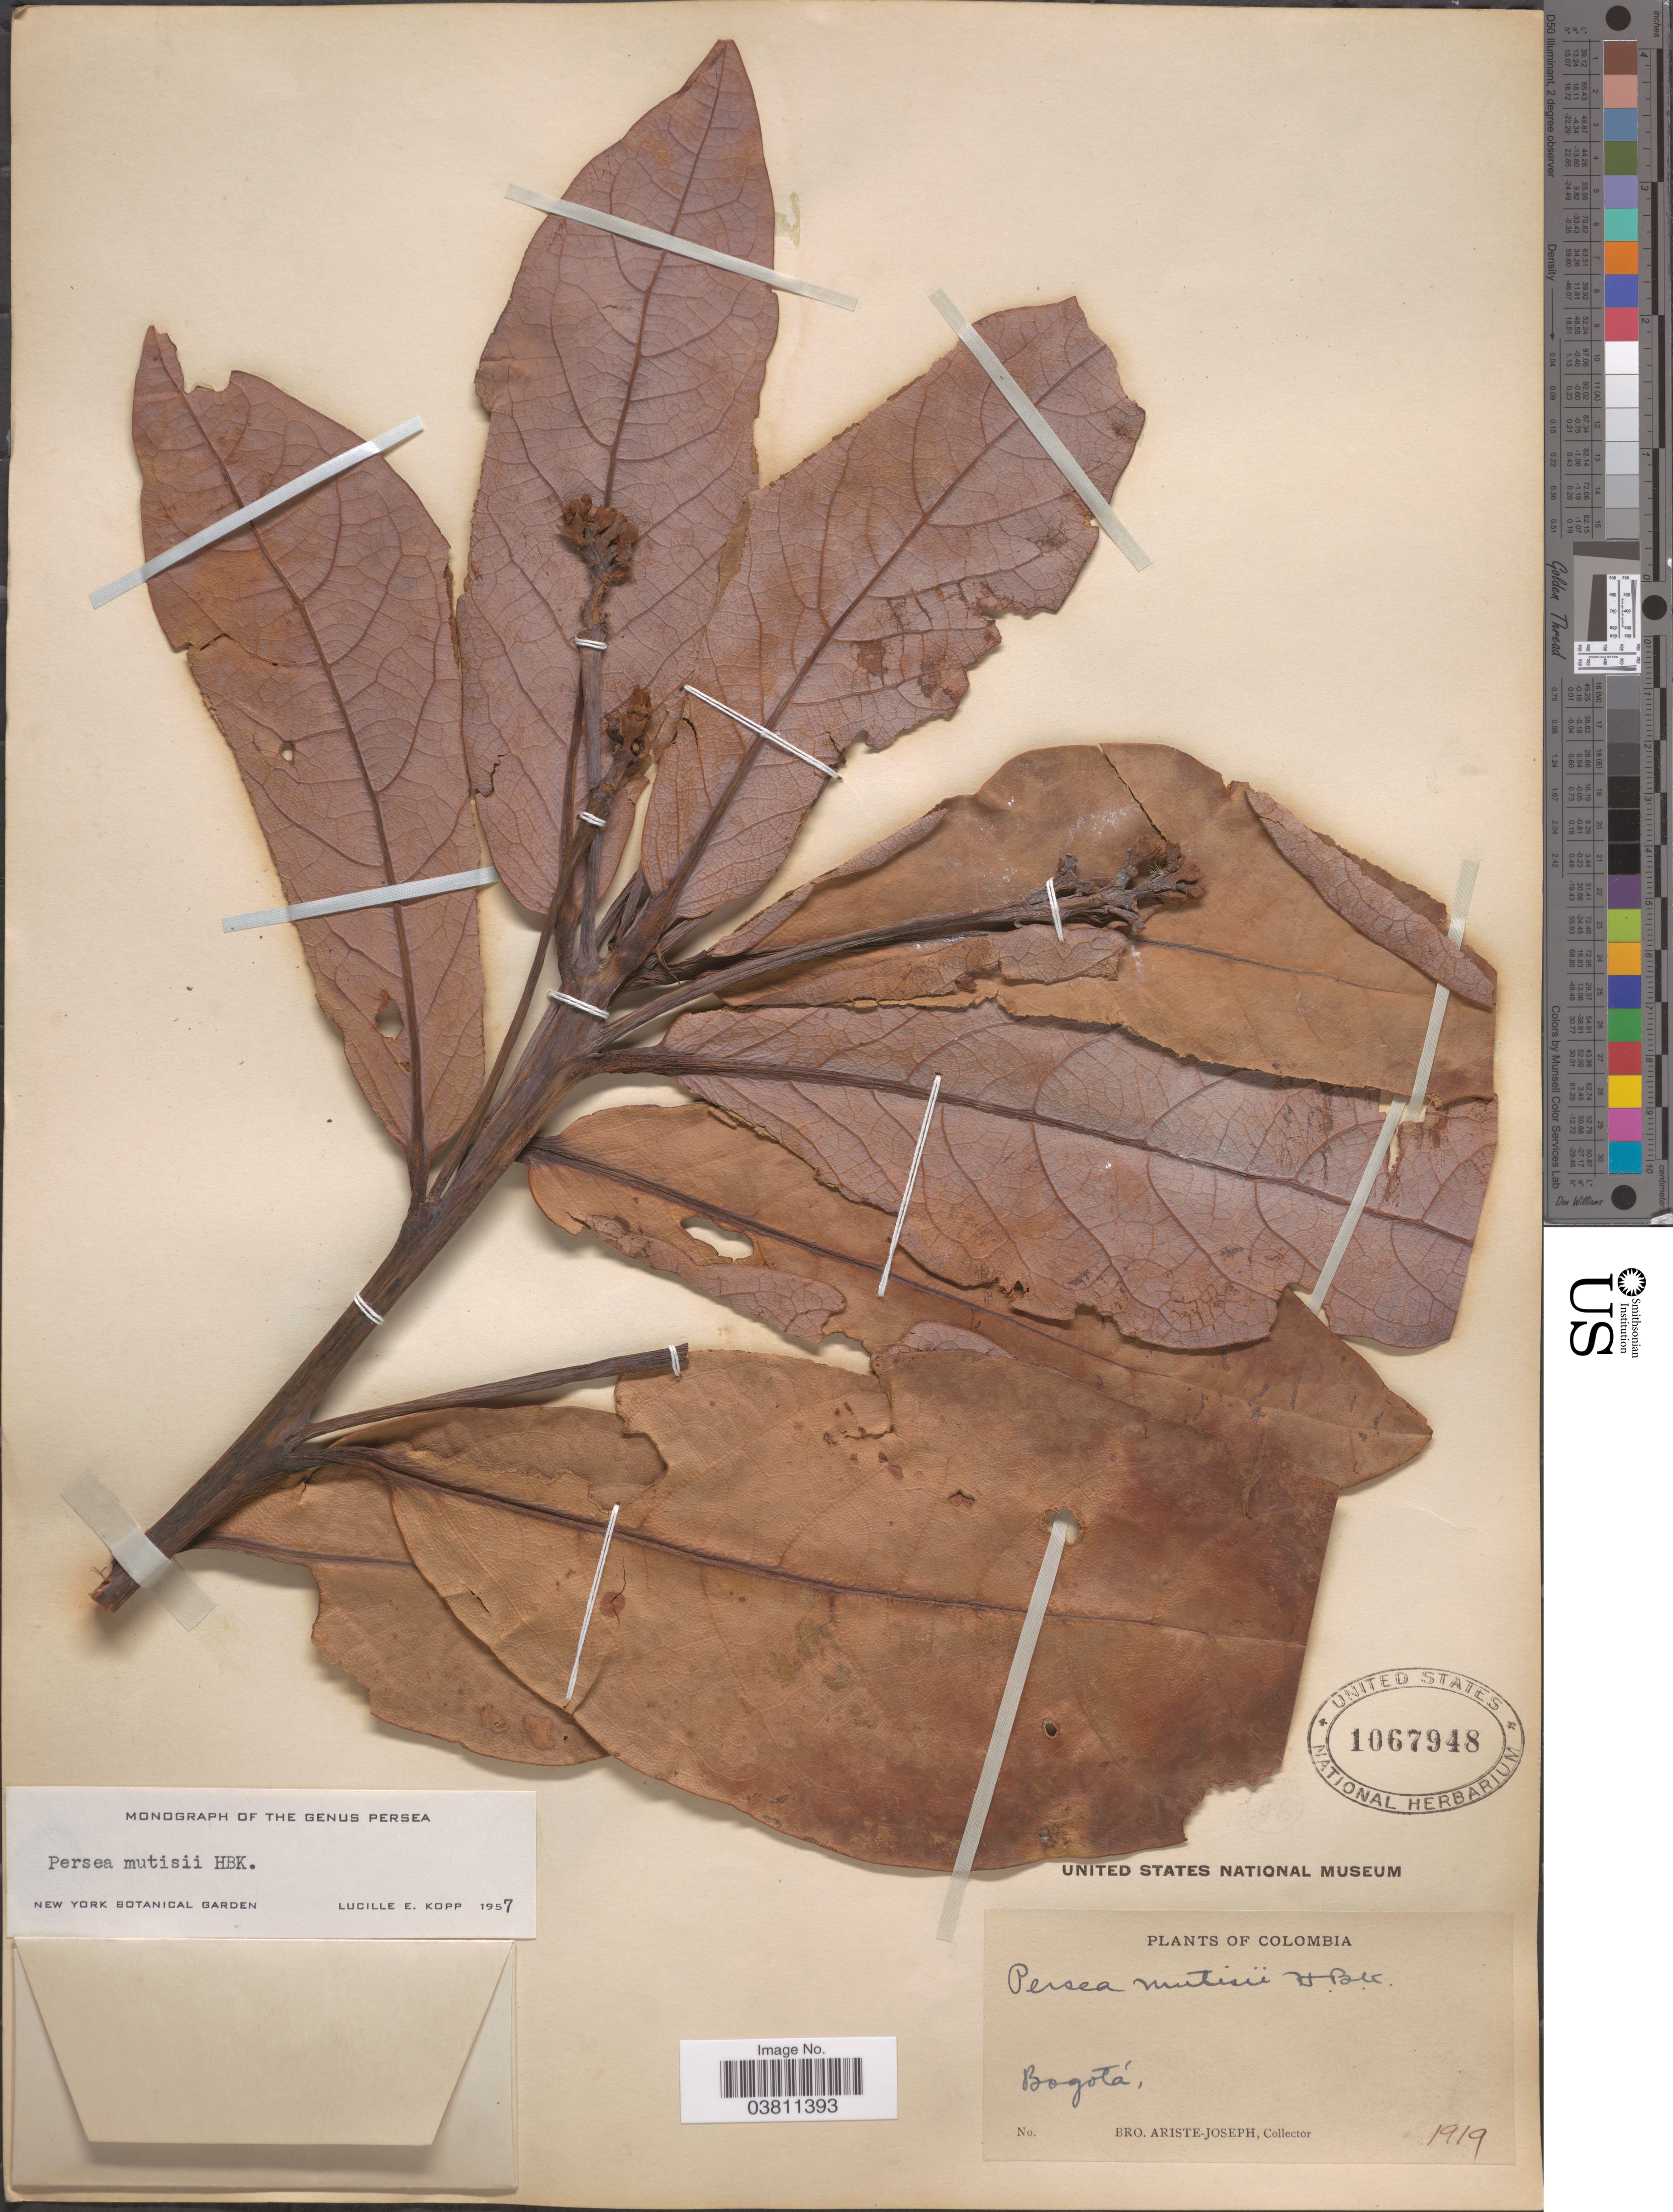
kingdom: Plantae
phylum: Tracheophyta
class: Magnoliopsida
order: Laurales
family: Lauraceae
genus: Persea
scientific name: Persea mutisii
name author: Kunth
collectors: Bro. Ariste-Joseph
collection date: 1919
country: Colombia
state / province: Bogota D.C.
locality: Bogotá.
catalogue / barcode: US 1067948